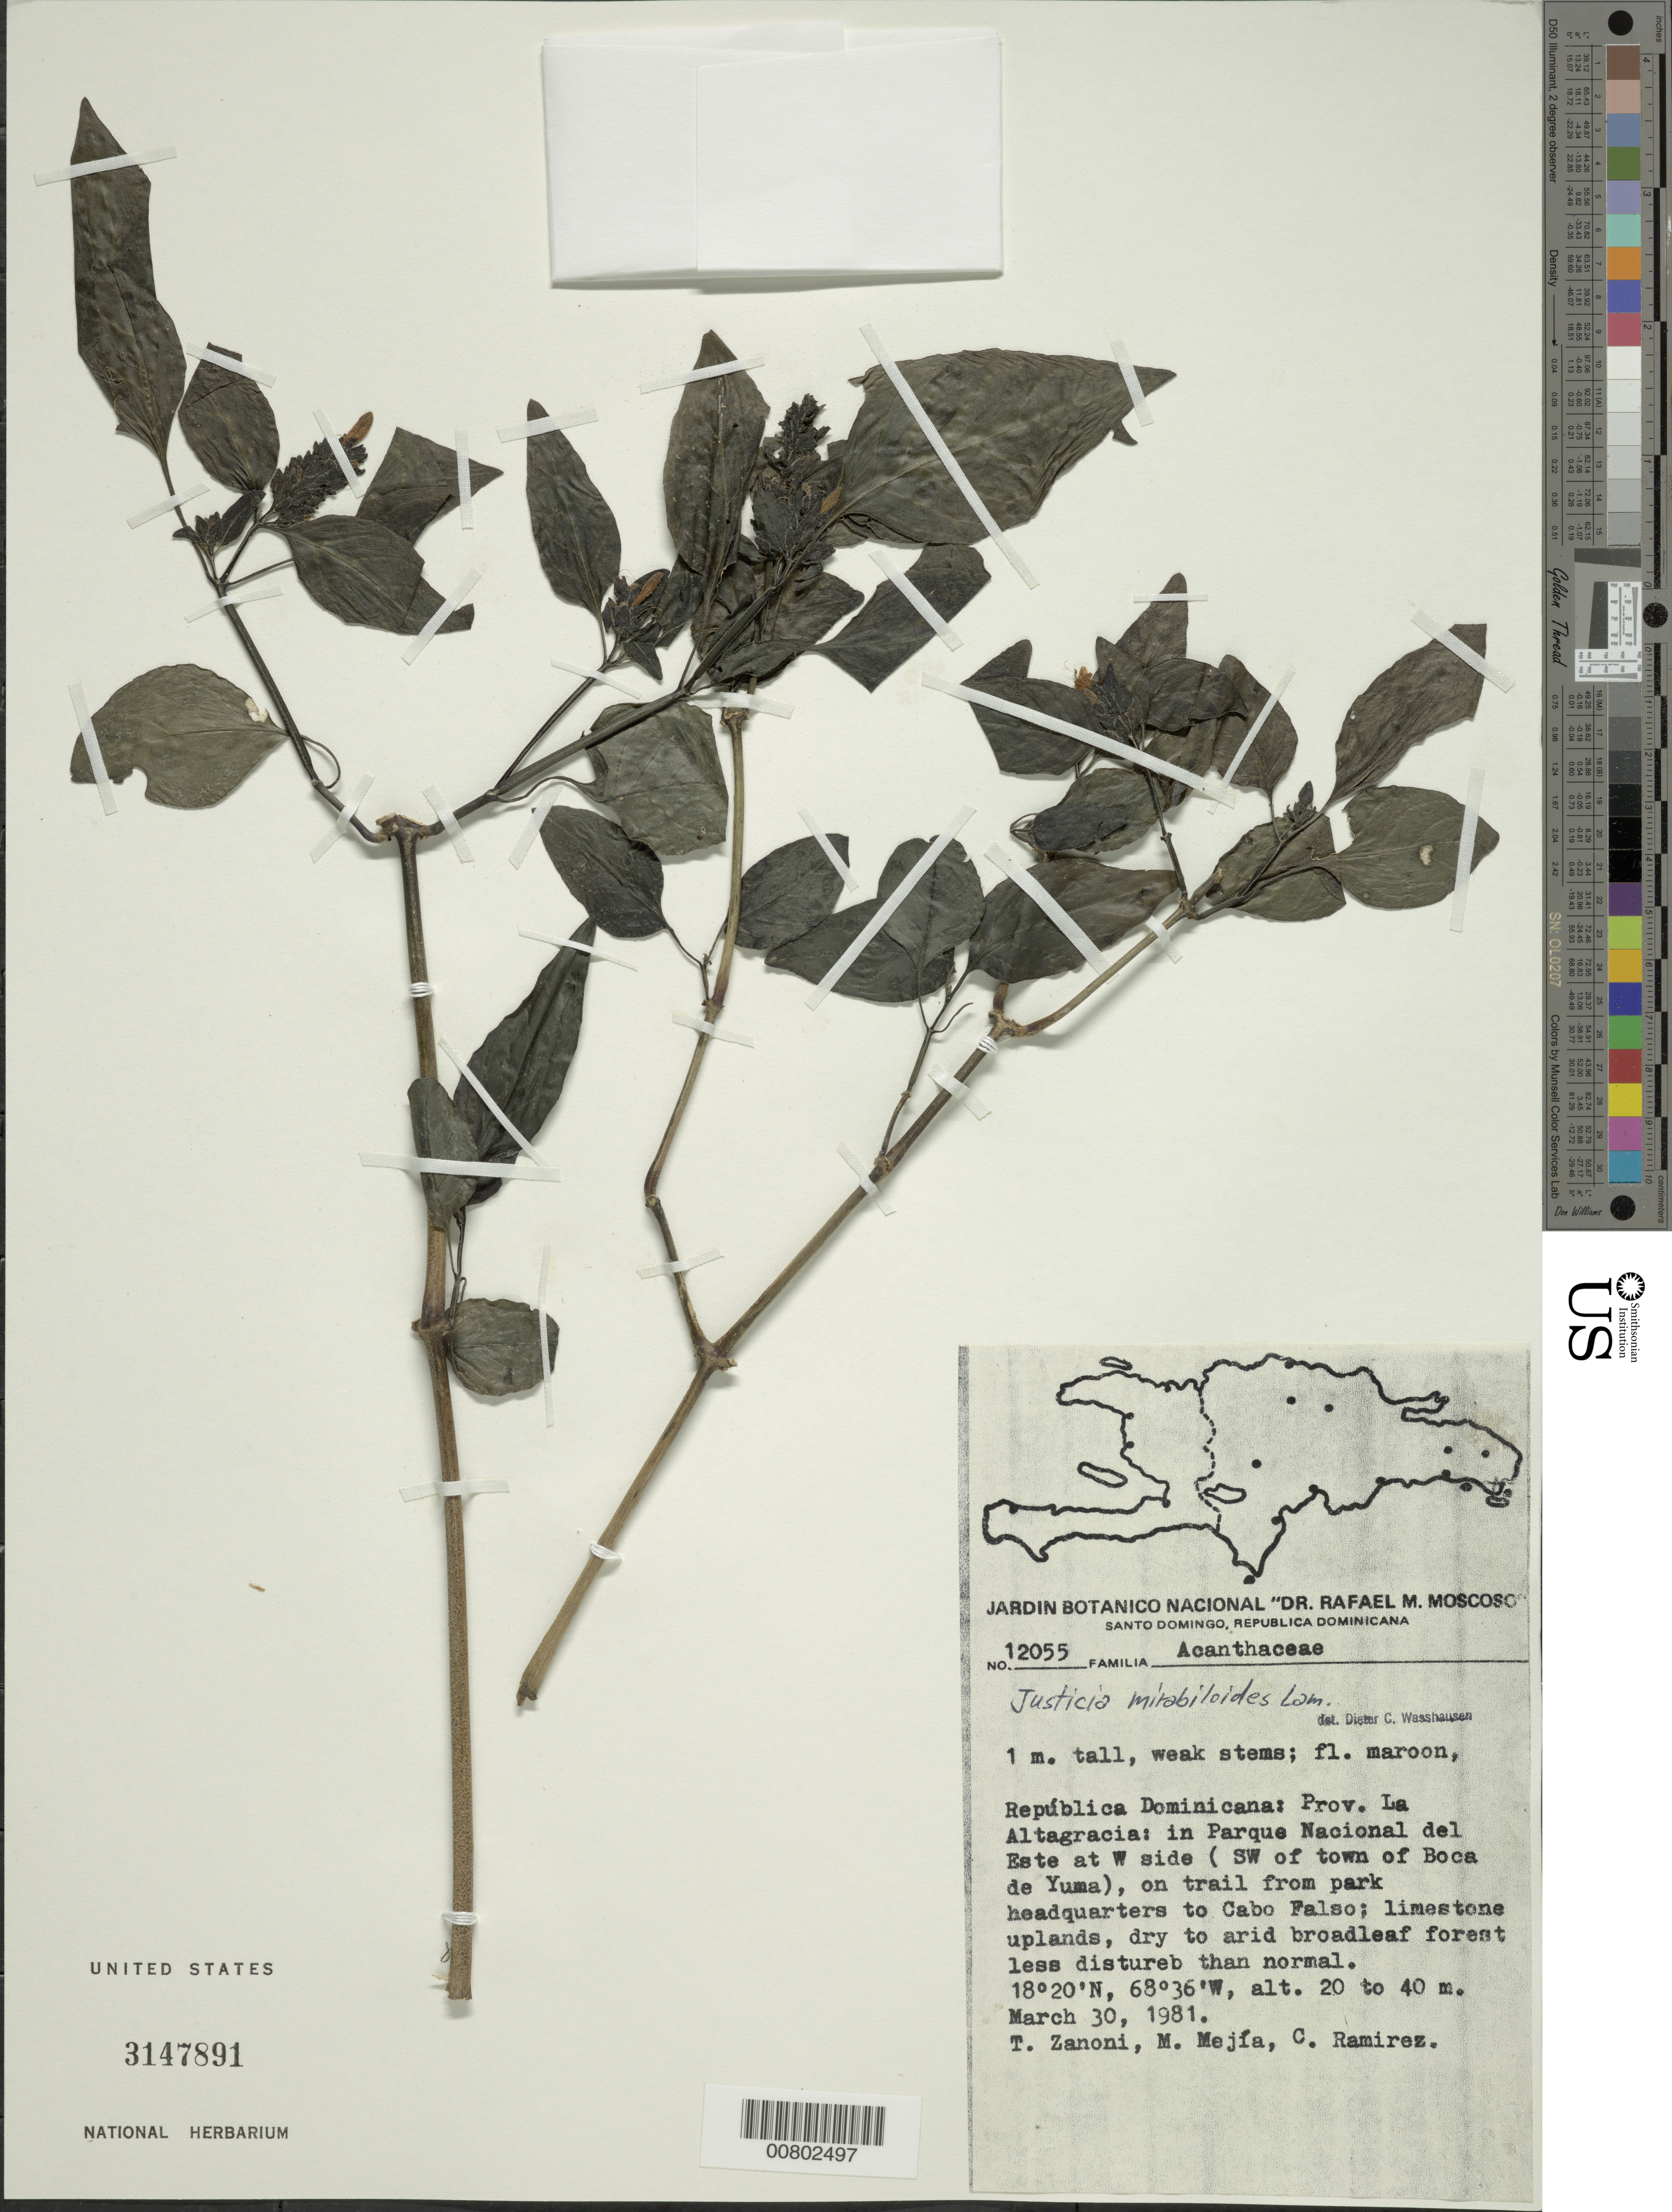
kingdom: Plantae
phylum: Tracheophyta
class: Magnoliopsida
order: Lamiales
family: Acanthaceae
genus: Justicia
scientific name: Justicia mirabiloides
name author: Lam.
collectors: T. A. Zanoni, M. Mejia & C. Ramirez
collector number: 12055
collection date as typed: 30 Mar 1981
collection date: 1981-03-30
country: Dominican Republic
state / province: La Altagracia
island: Hispaniola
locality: Parque Nacional del Este at W side (SW of town of Boca de Yuma), on trail from park headquarters to Cabo Falso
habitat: Limestone uplands, dry to arid broadleaf forest less disturbed than normal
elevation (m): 20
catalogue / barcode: US 3147891